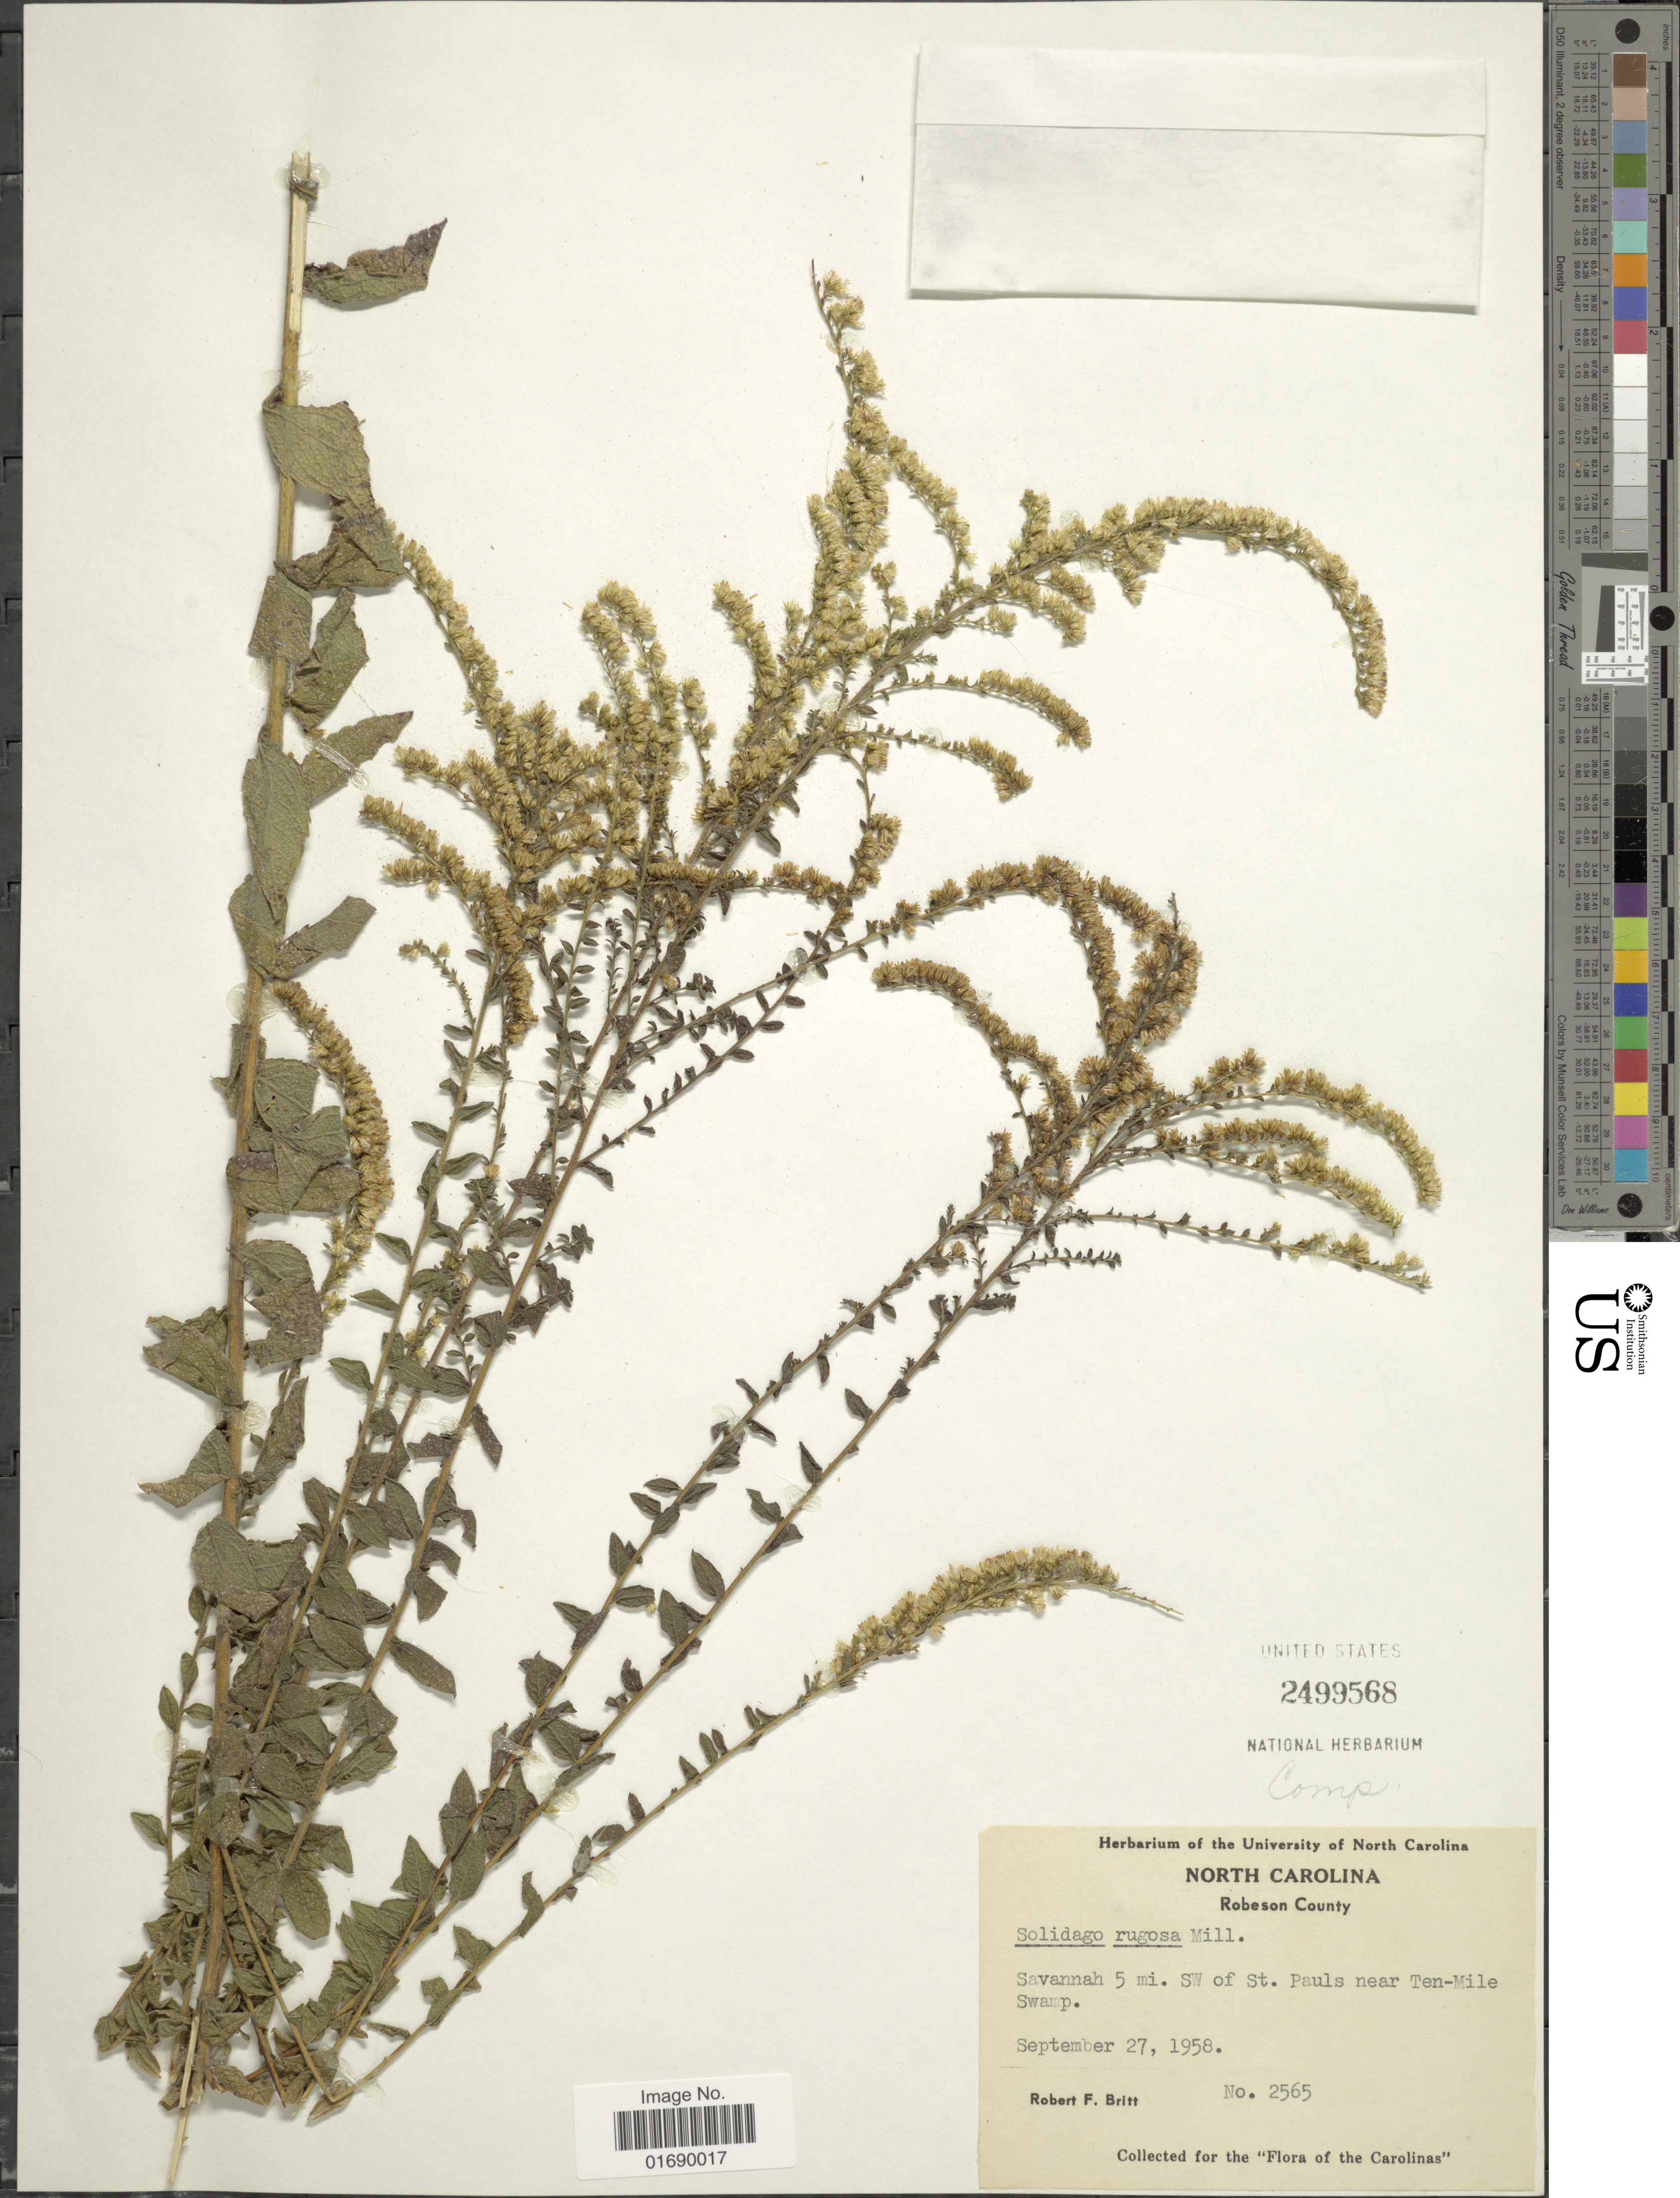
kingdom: Plantae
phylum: Tracheophyta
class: Magnoliopsida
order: Asterales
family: Asteraceae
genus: Solidago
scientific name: Solidago rugosa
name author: Mill.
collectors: R. Britt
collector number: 2565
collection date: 1958-09-27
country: United States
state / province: North Carolina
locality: Robeson County, Savannah 5 mi. SW of St Pauls near Ten-Mile. Swamp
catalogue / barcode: US 2499568